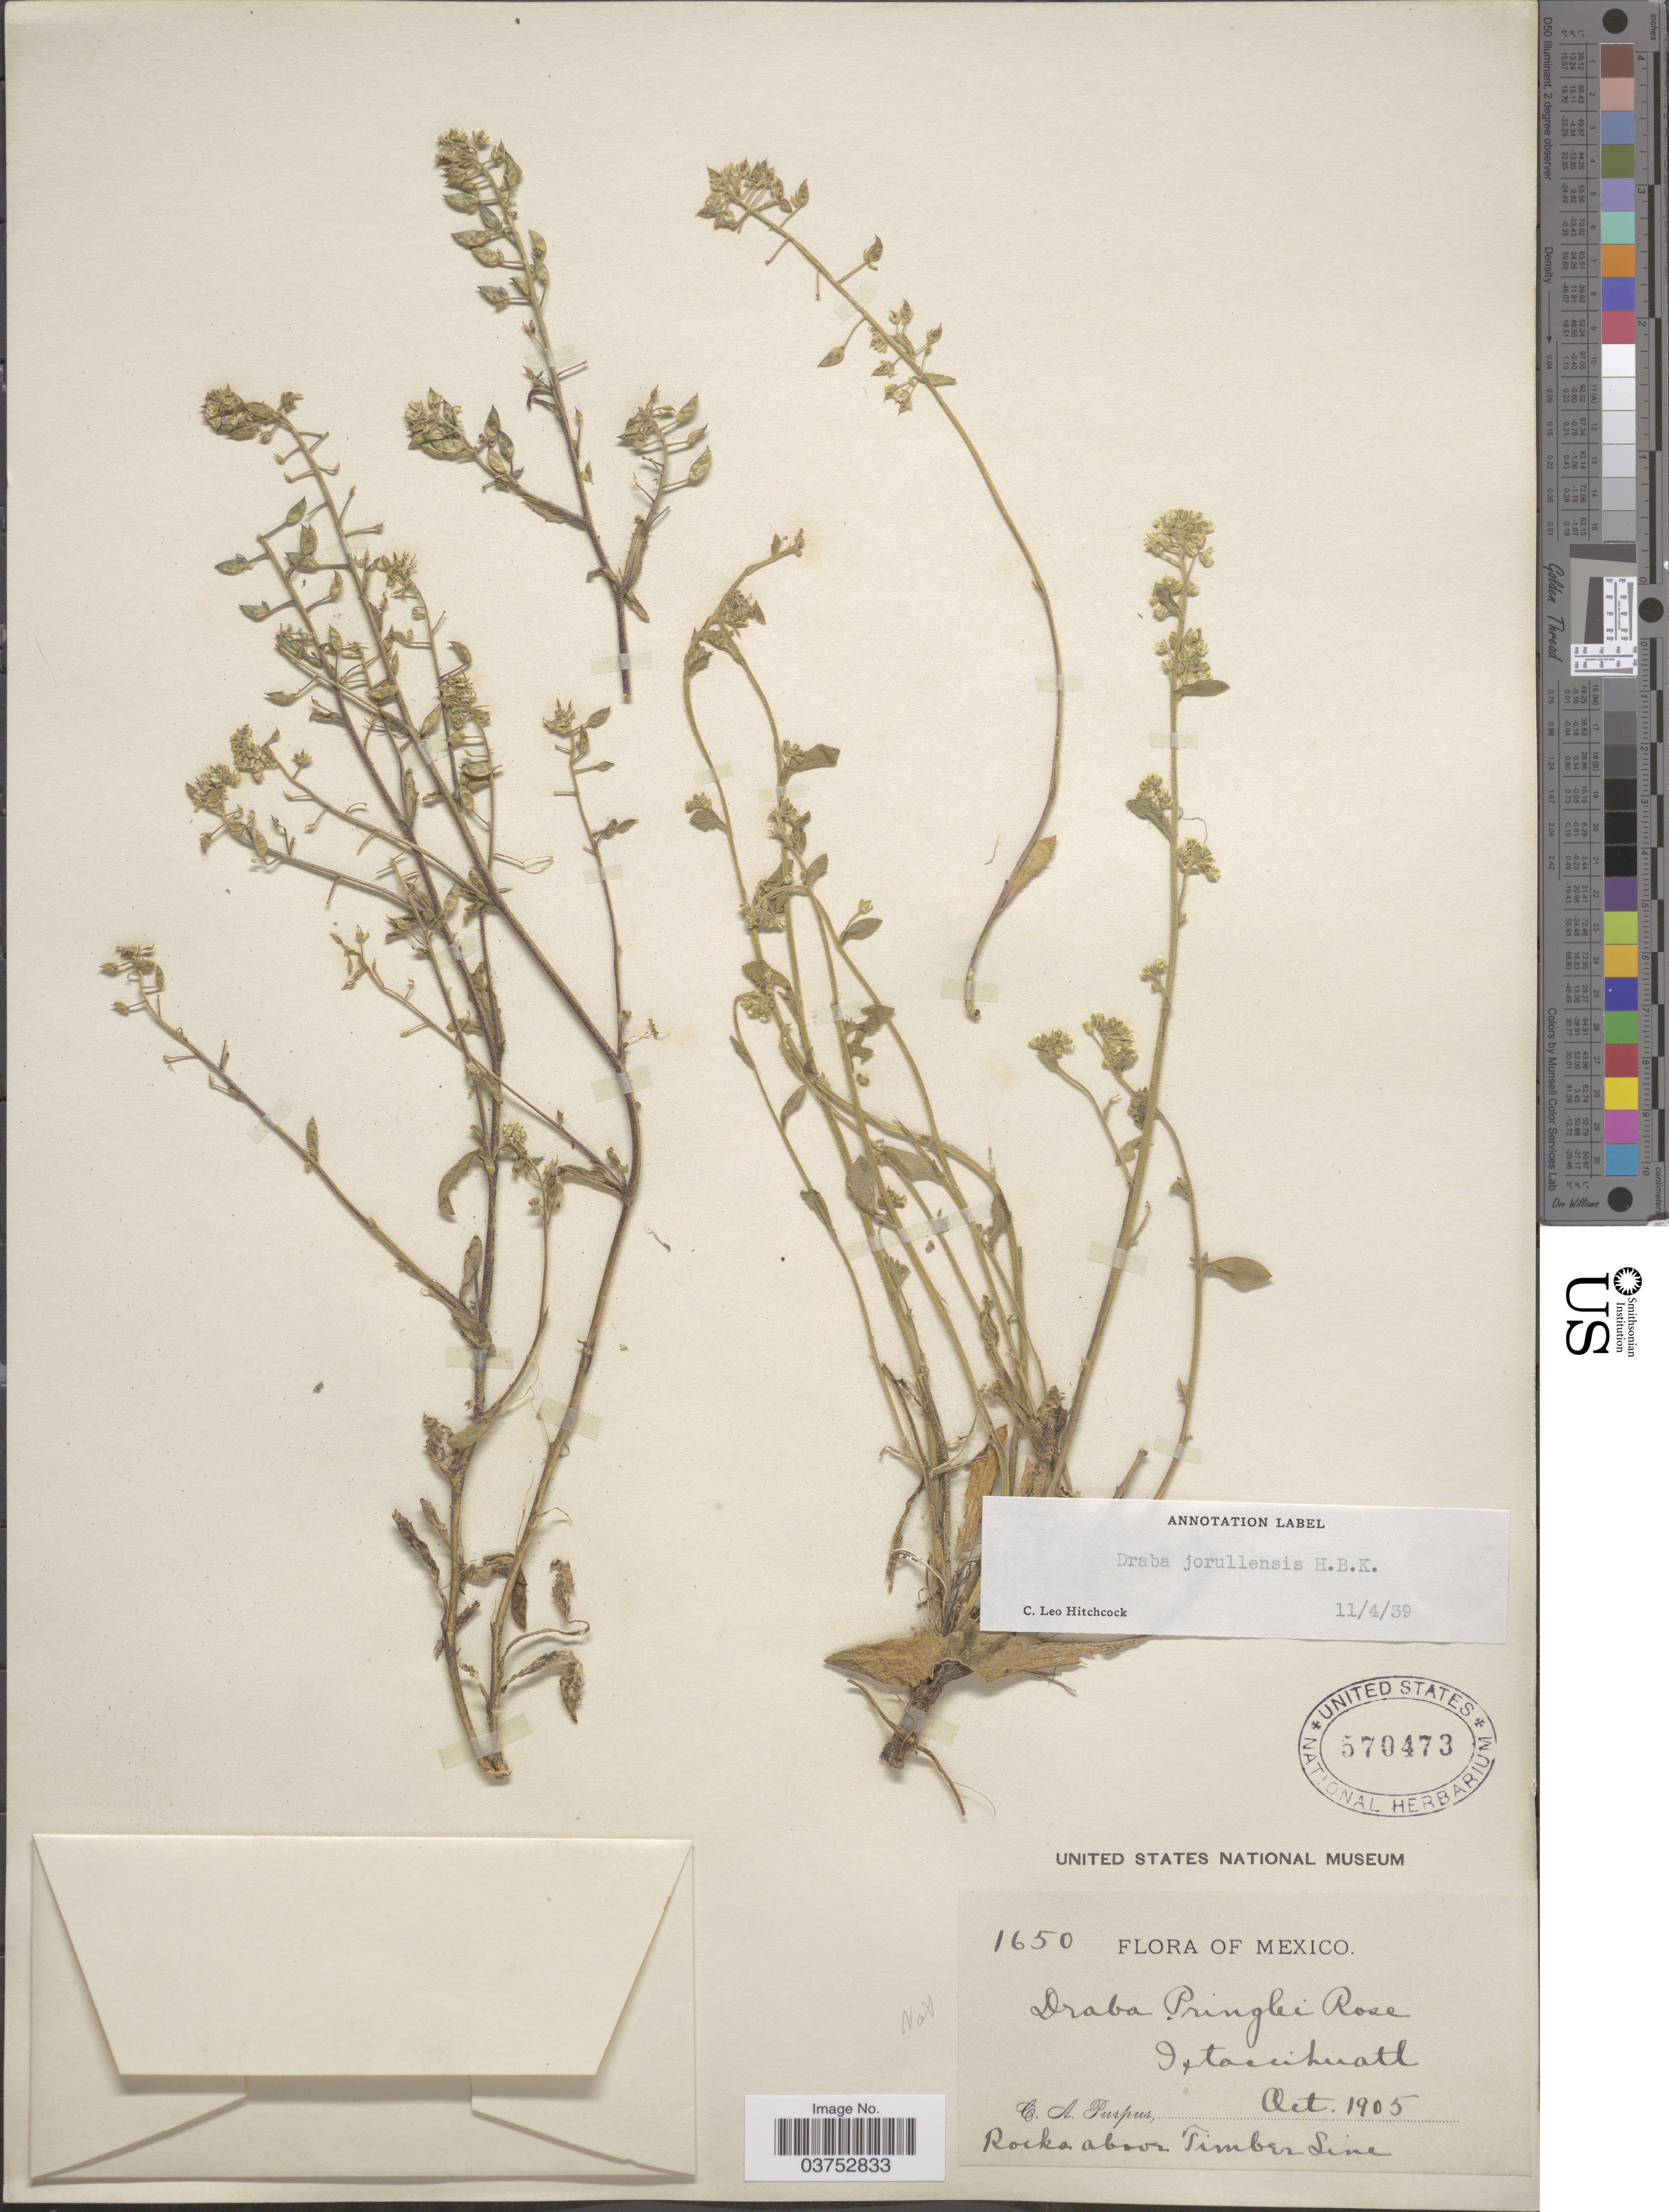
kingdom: Plantae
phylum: Tracheophyta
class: Magnoliopsida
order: Brassicales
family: Brassicaceae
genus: Draba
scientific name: Draba jorullensis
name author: Kunth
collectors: C. A. Purpus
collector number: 1650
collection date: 1905-10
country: Mexico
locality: Ixtaccihuatl. Rocks above Timber Line.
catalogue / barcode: US 570473